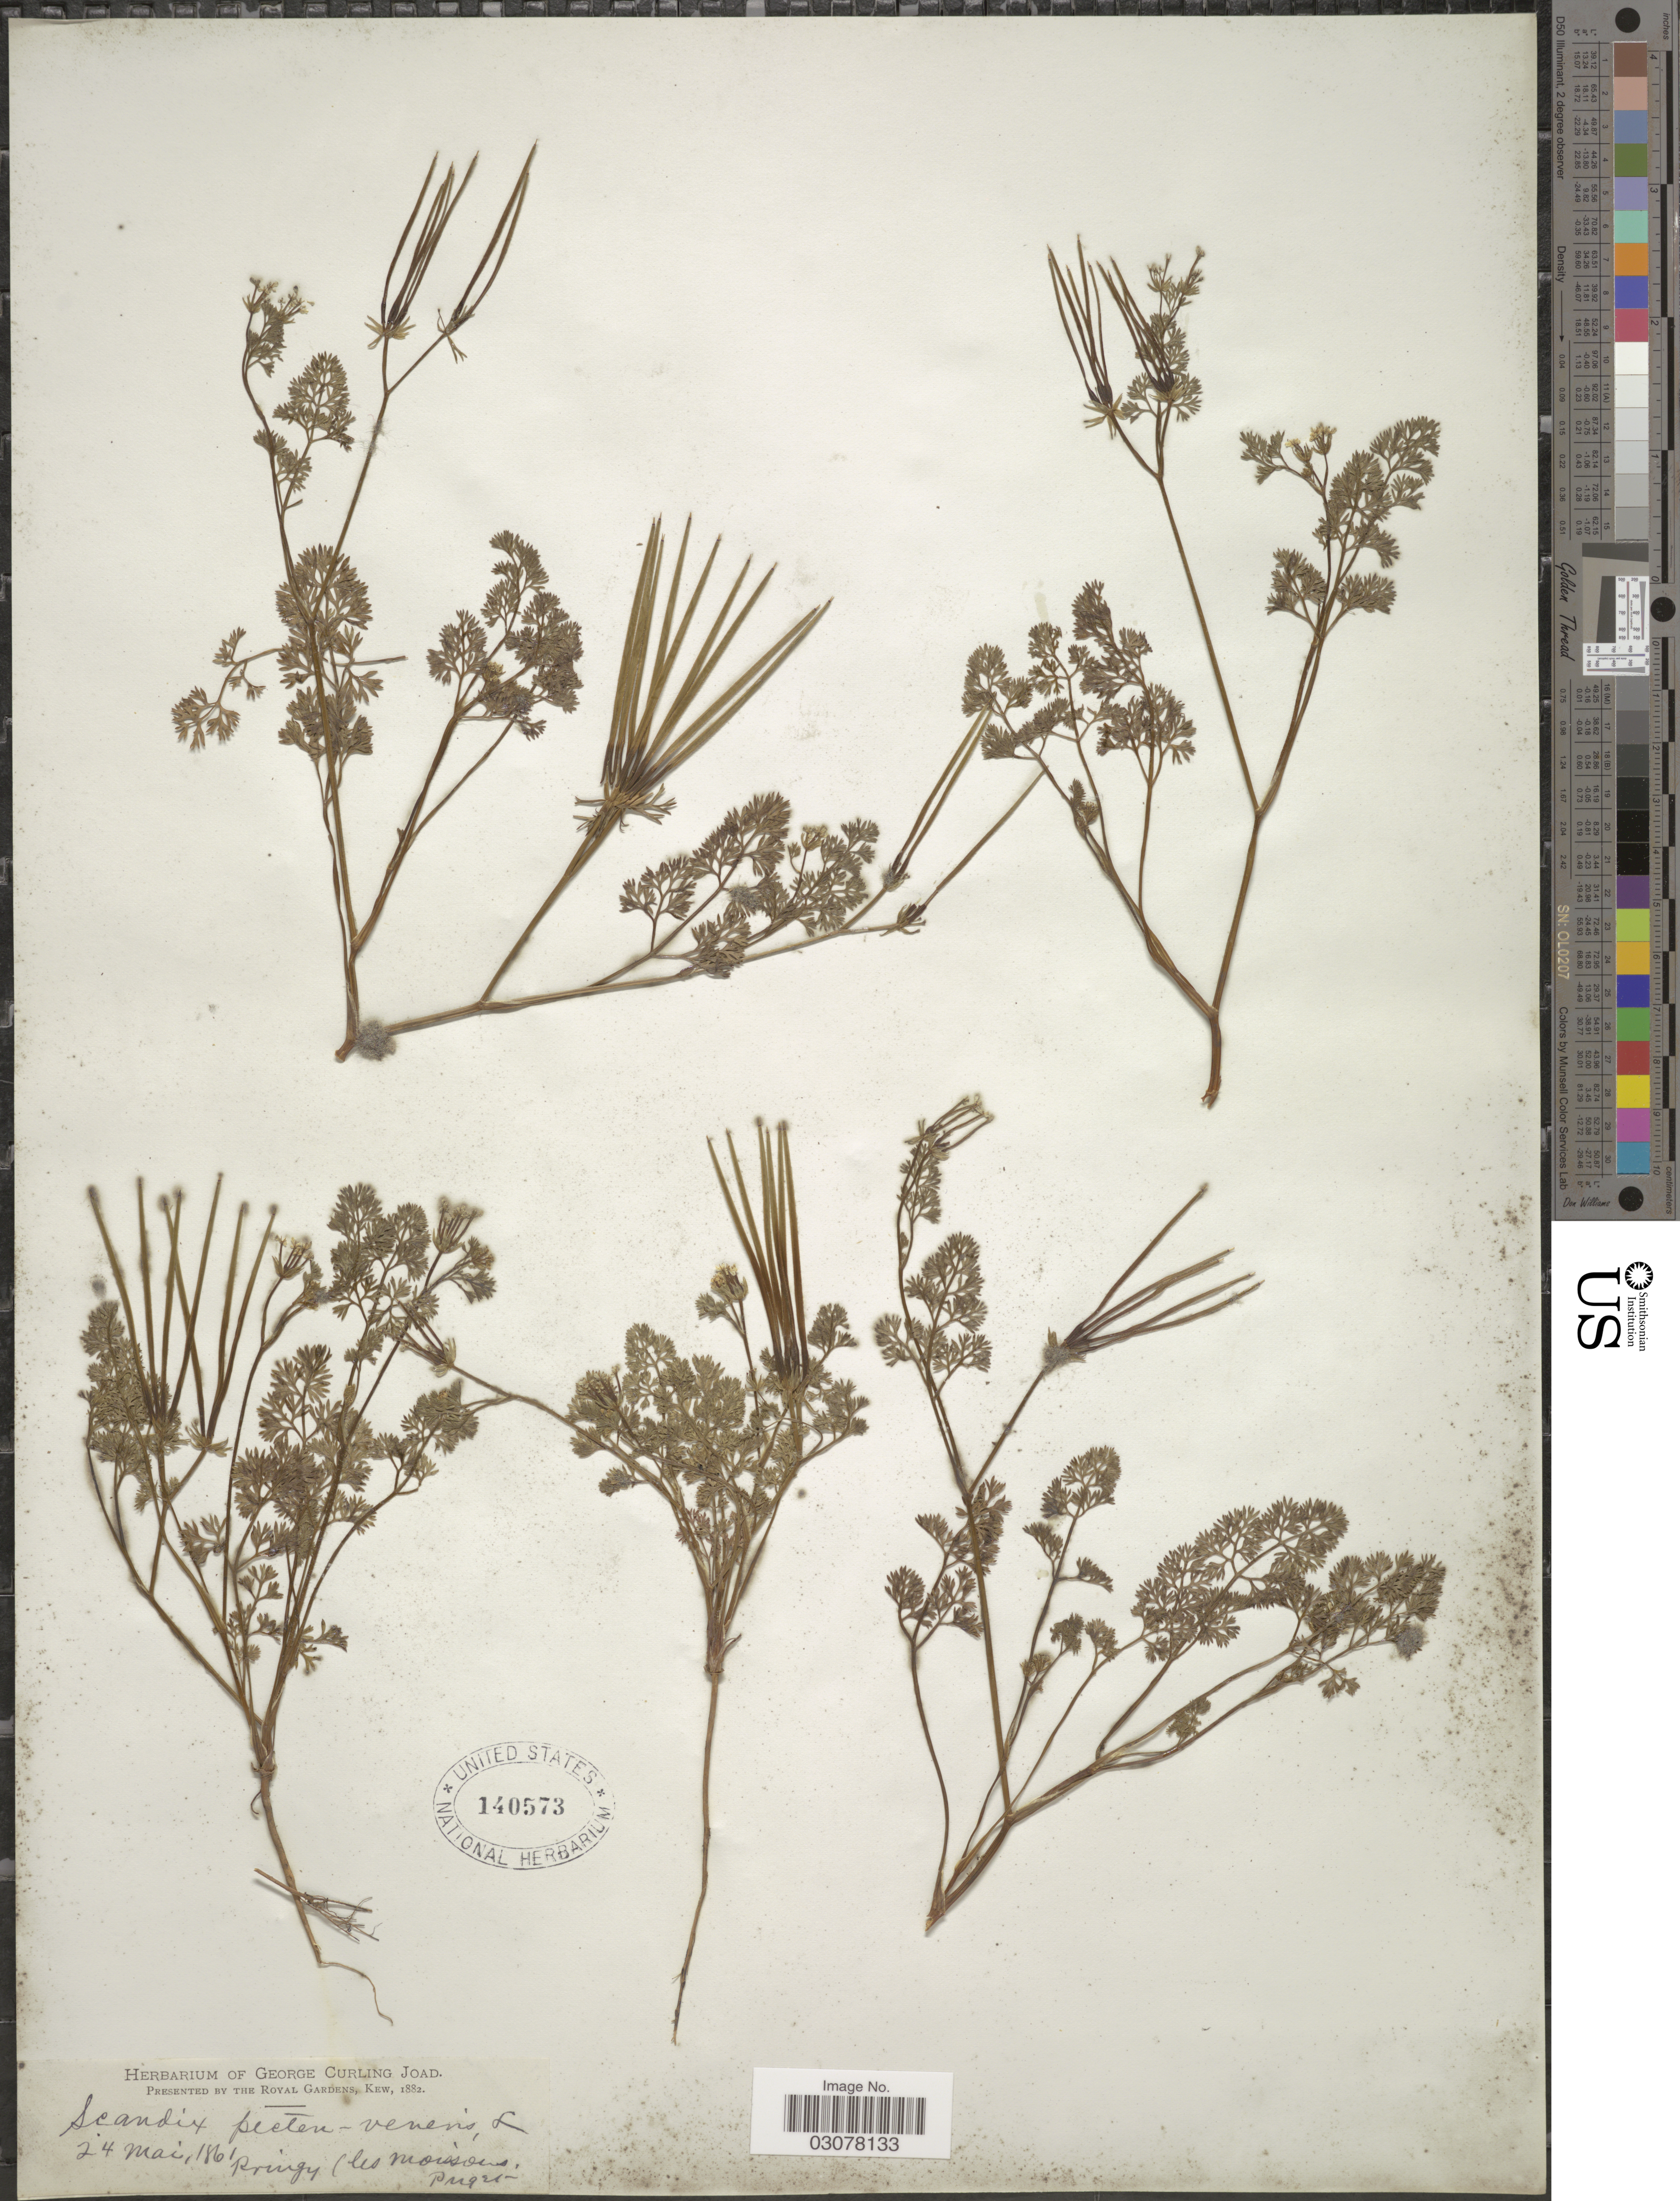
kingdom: Plantae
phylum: Tracheophyta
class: Magnoliopsida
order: Apiales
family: Apiaceae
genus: Scandix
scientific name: Scandix pecten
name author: Scop.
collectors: -. Puget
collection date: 1861-05-24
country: France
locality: Pringy (les Moissons).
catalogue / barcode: US 140573